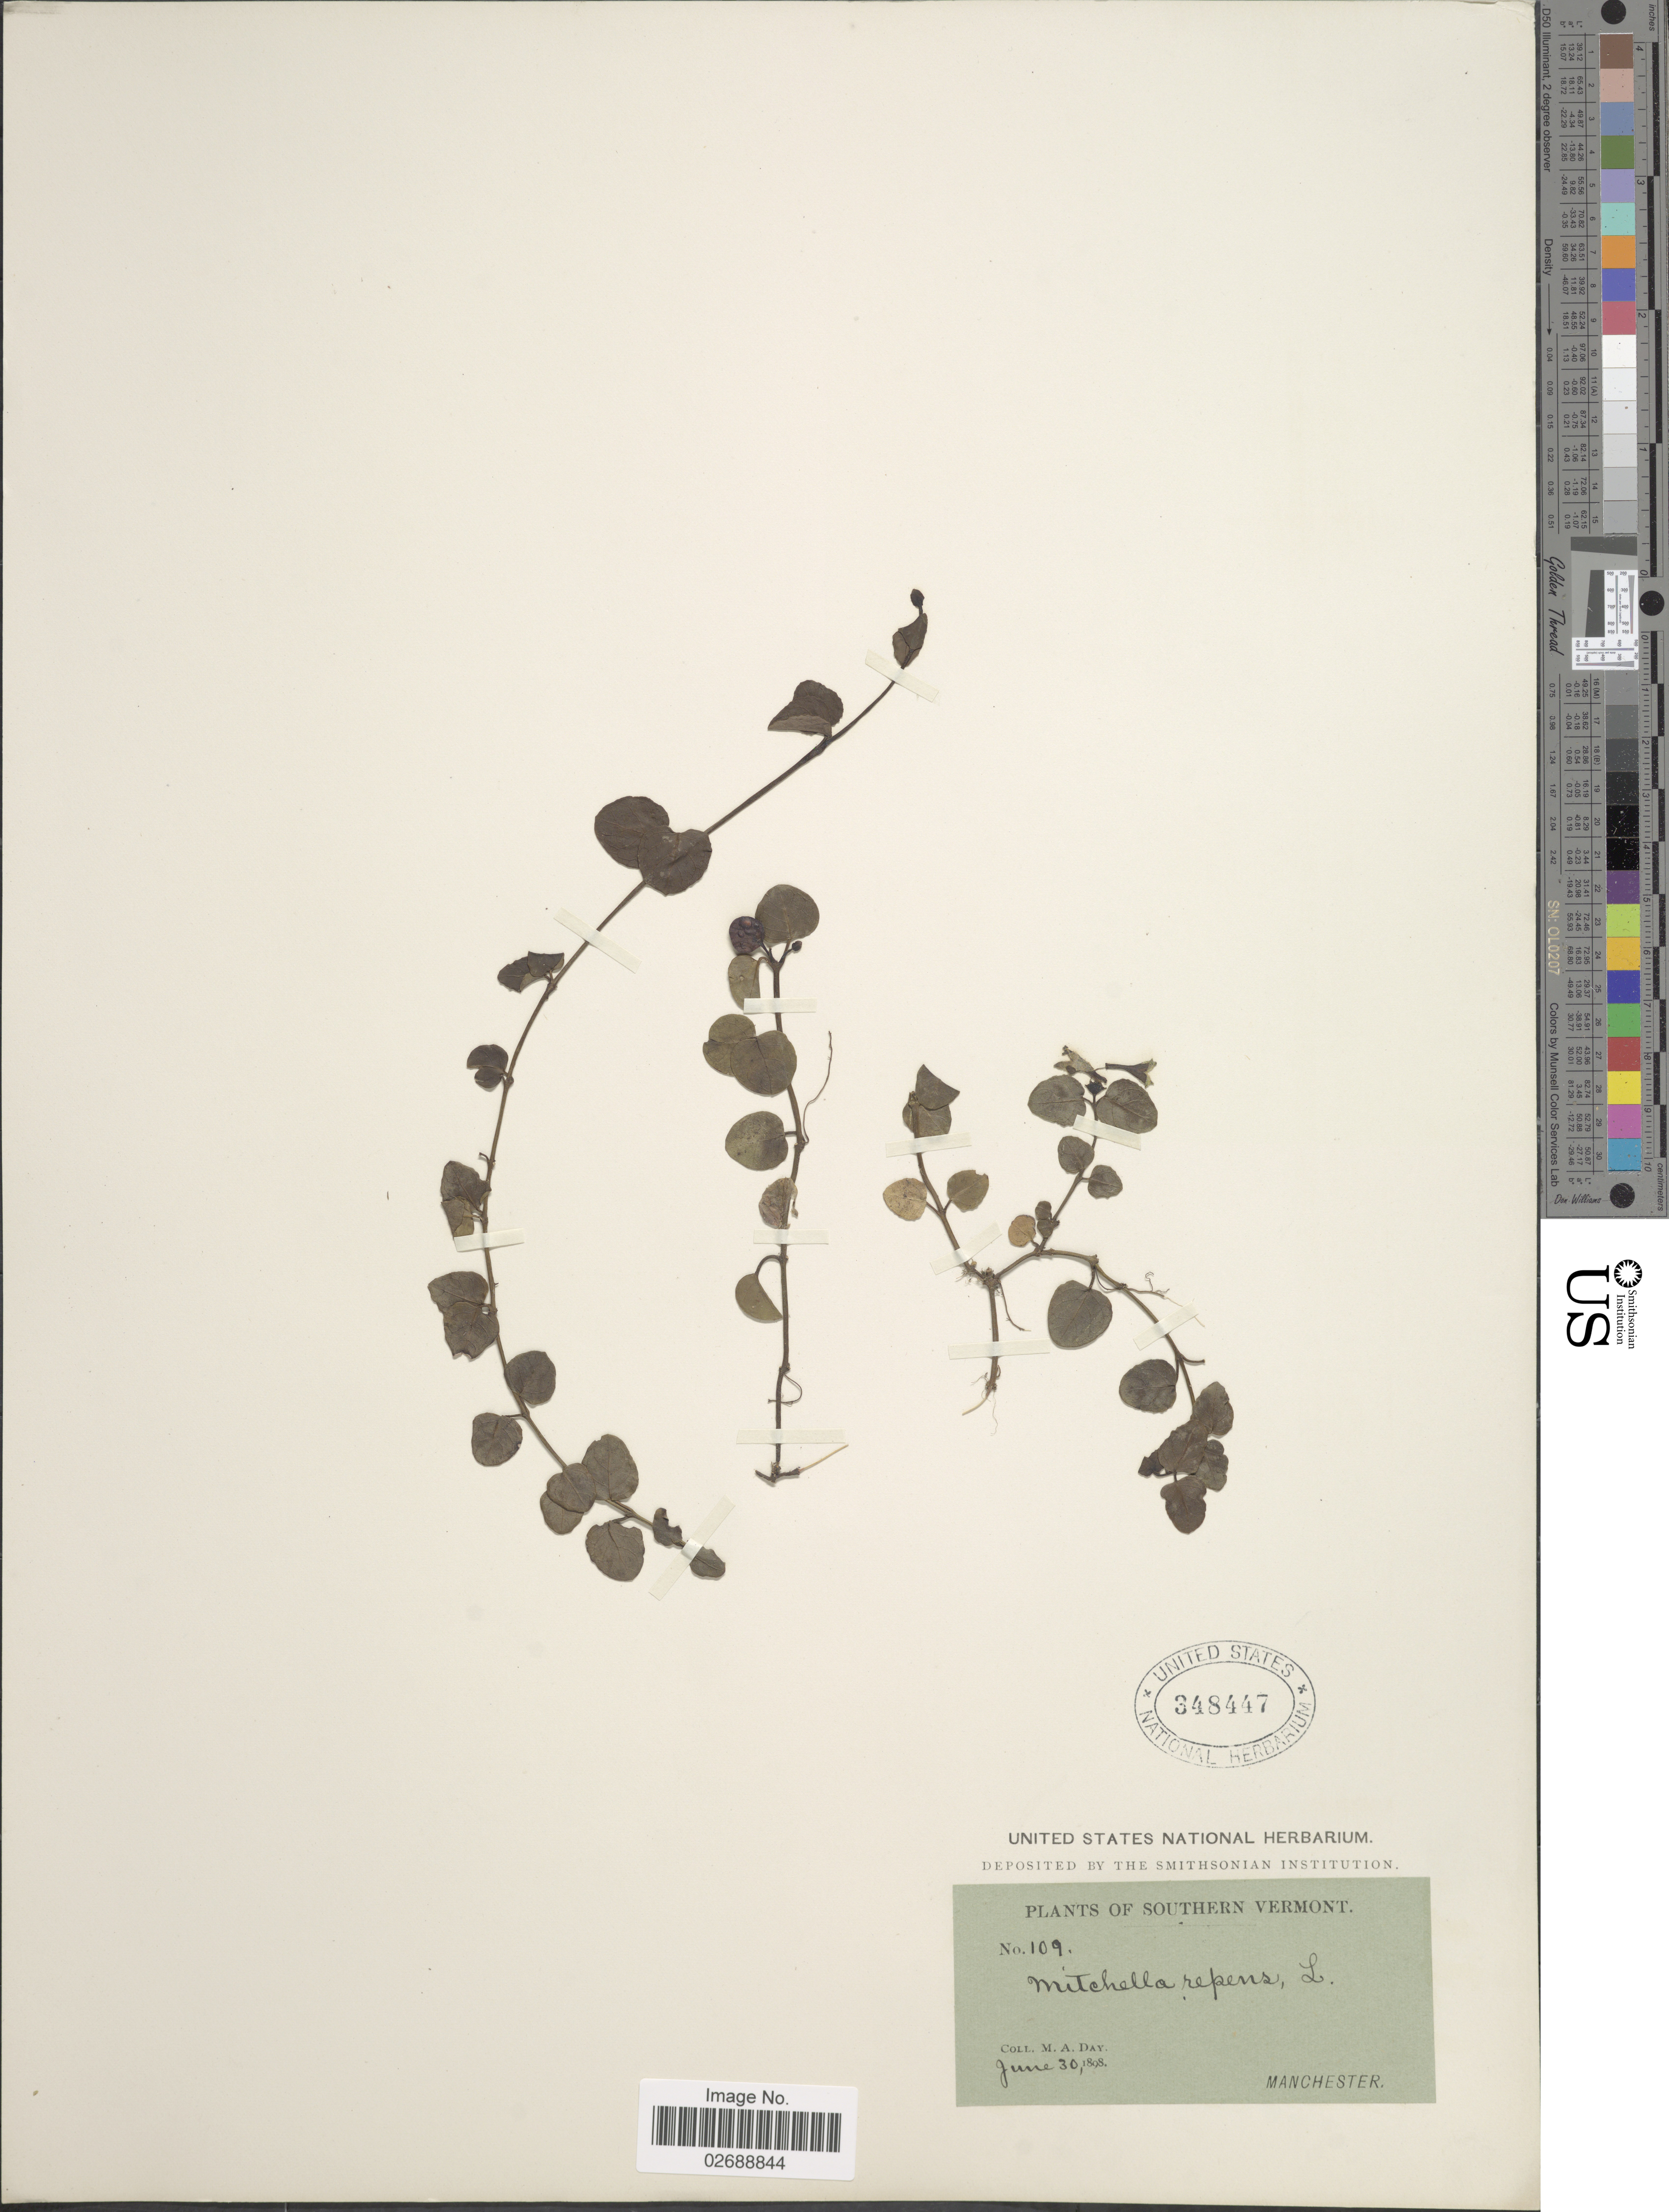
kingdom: Plantae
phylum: Tracheophyta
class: Magnoliopsida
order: Gentianales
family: Rubiaceae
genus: Mitchella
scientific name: Mitchella repens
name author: L.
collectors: M. Day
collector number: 109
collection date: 1898-06-30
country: United States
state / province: Vermont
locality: Southern Vermont. Manchester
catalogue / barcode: US 348447